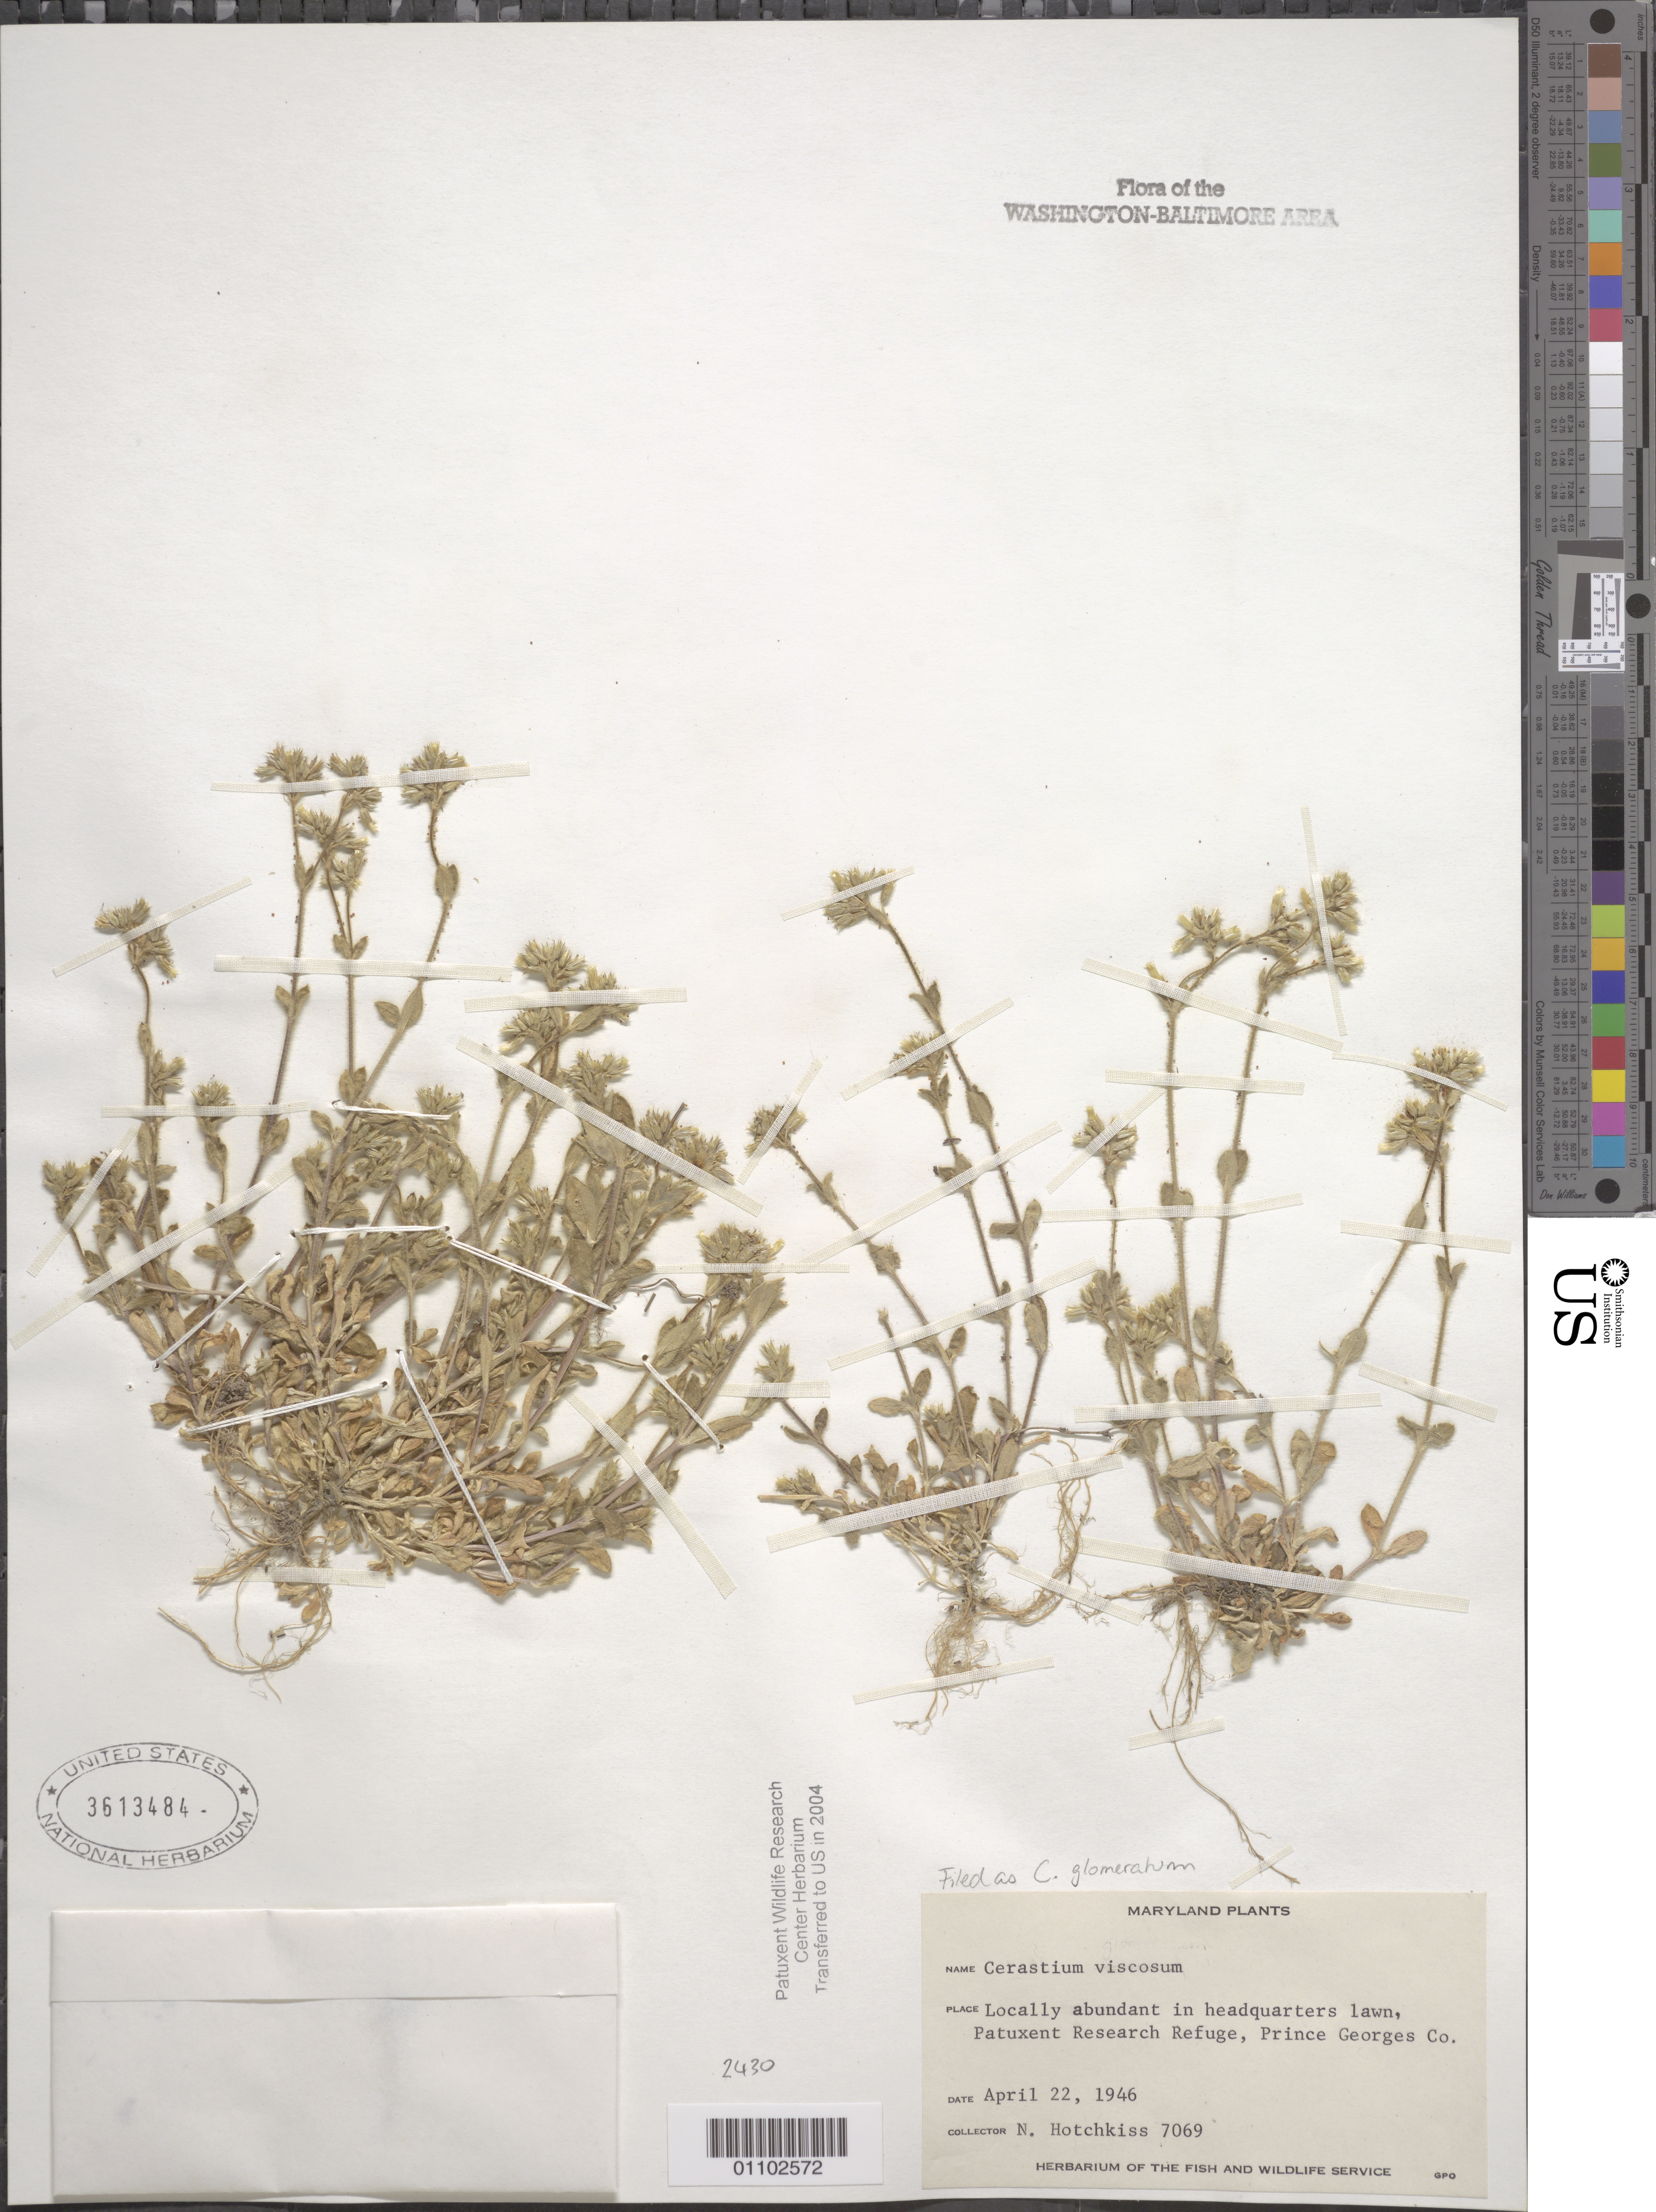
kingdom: Plantae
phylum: Tracheophyta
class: Magnoliopsida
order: Caryophyllales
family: Caryophyllaceae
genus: Cerastium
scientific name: Cerastium glomeratum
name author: Thuill.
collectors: N. Hotchkiss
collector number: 7069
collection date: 1946-04-22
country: United States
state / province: Maryland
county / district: Prince George's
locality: Patuxent Research Refuge, headquarters lawn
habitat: Locally abundant in lawn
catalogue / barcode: US 3613484